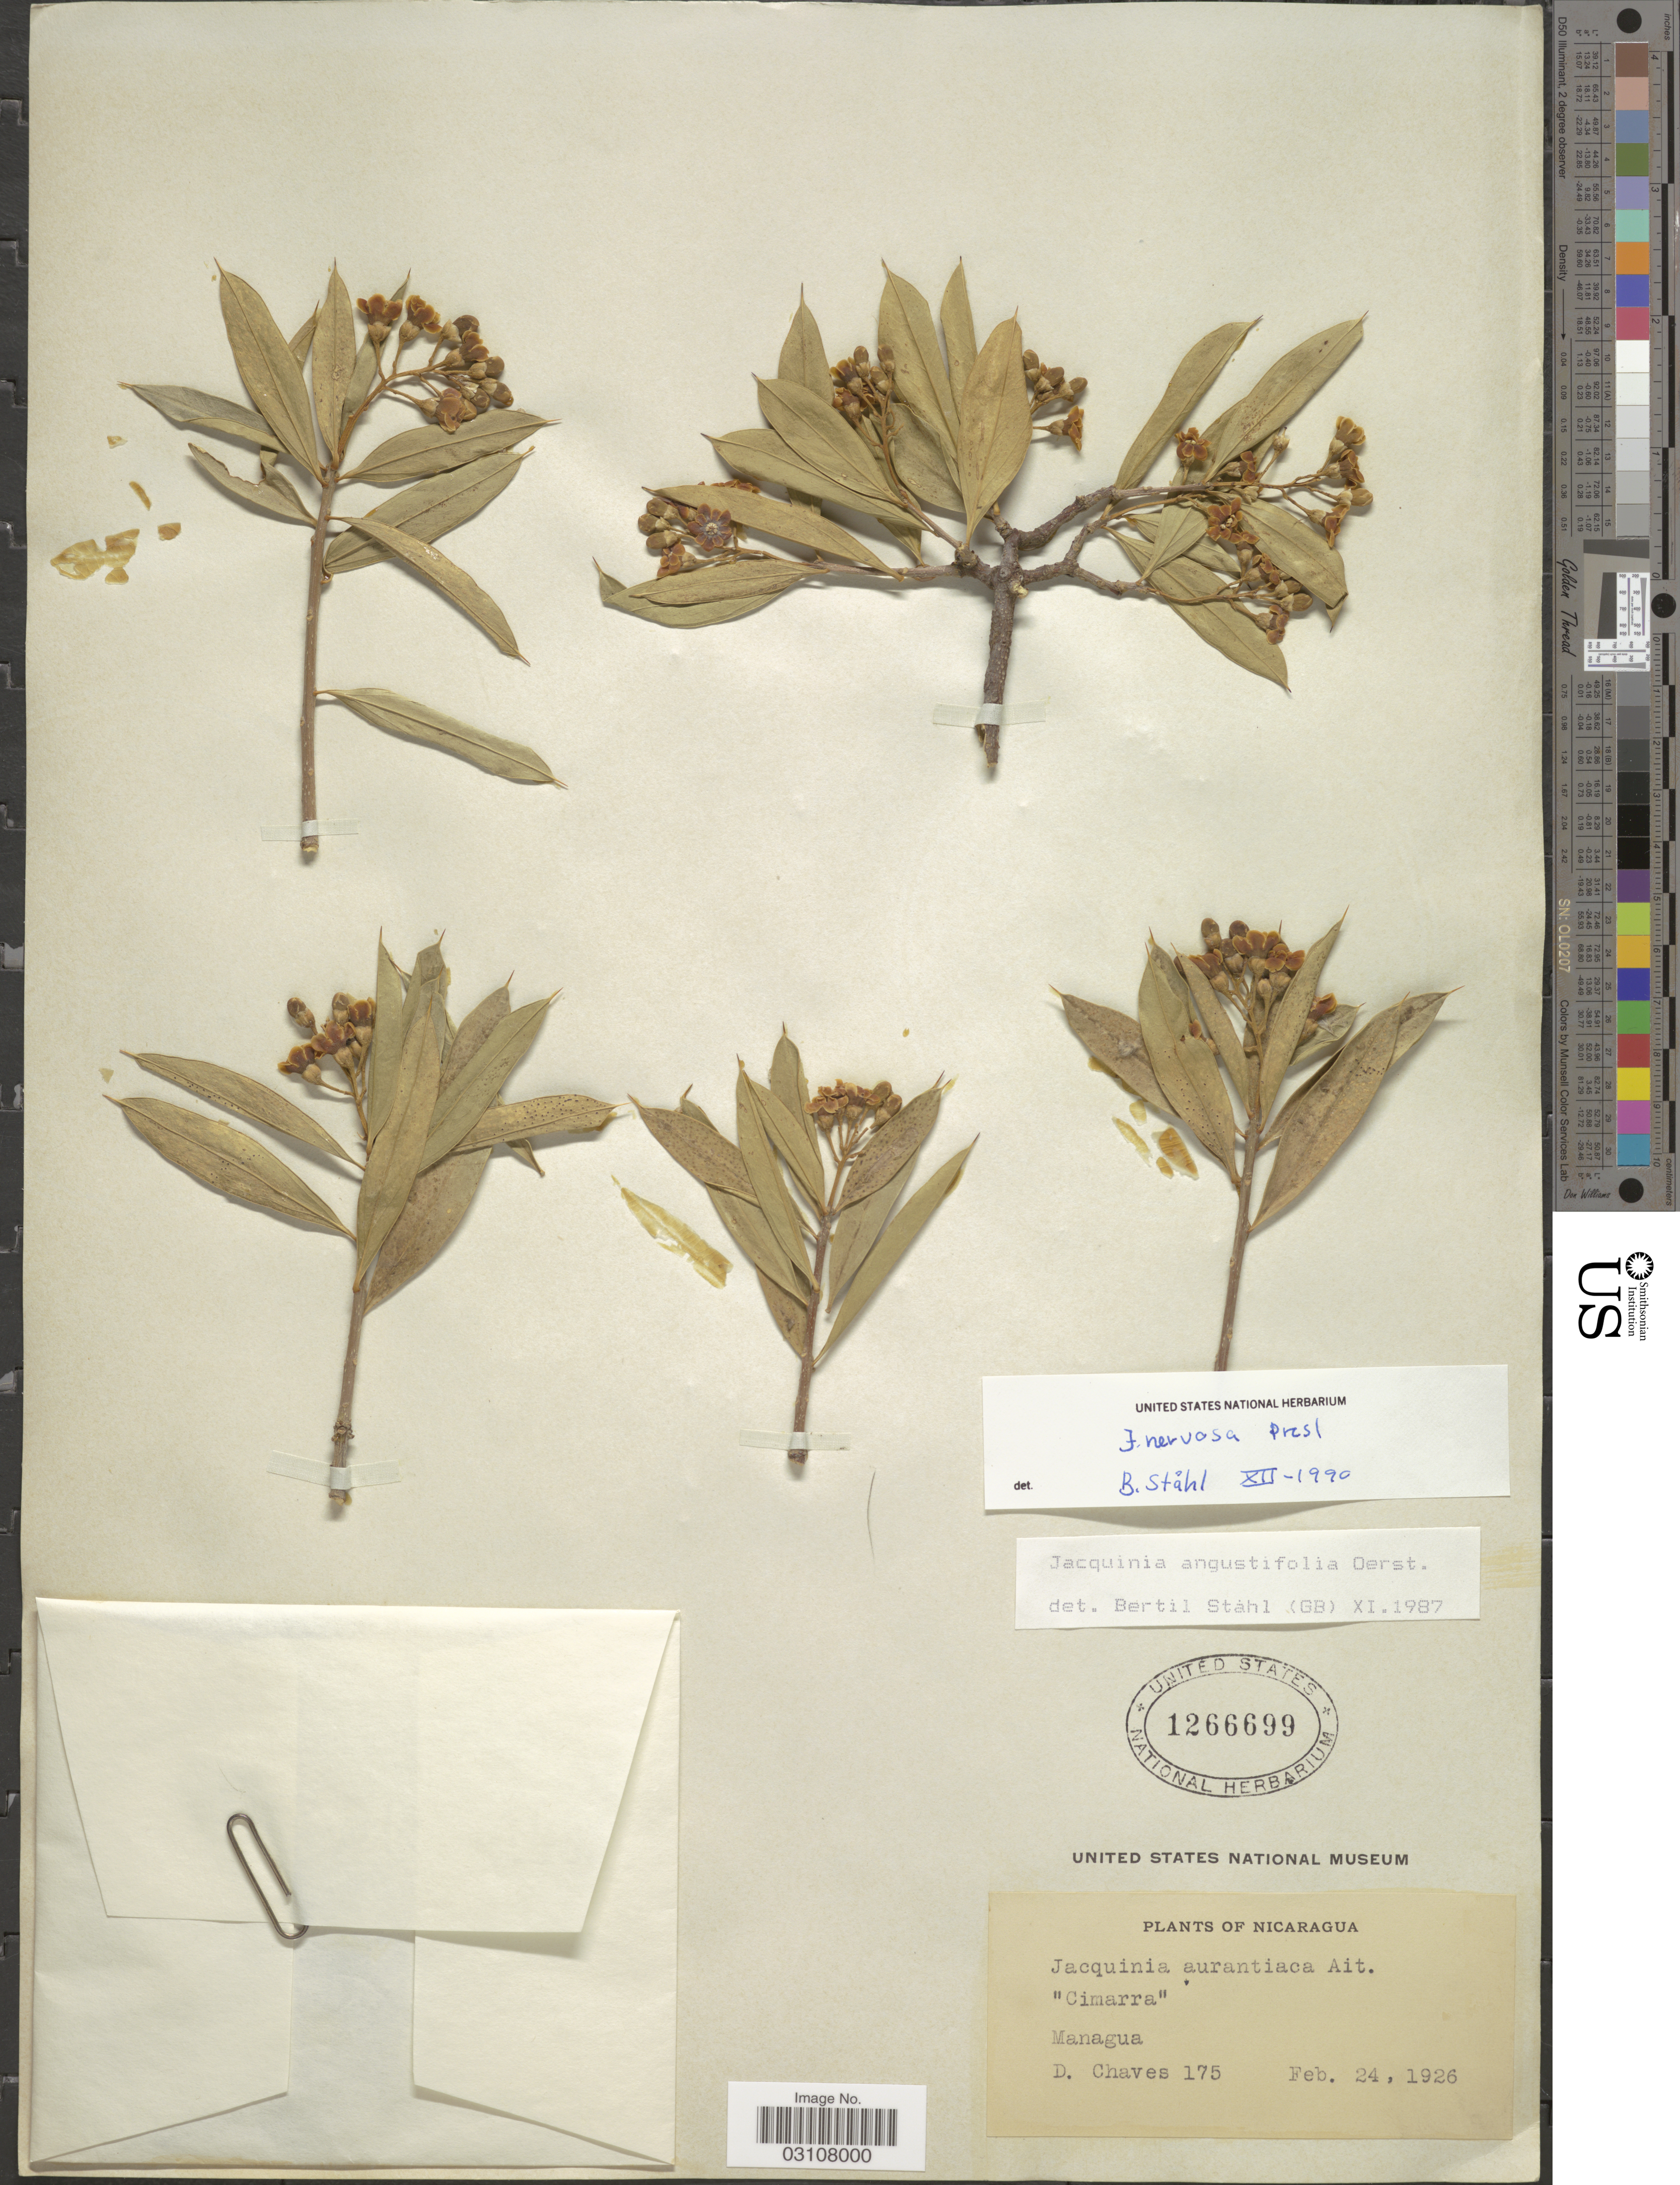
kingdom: Plantae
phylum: Tracheophyta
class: Magnoliopsida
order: Ericales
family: Primulaceae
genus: Jacquinia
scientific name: Jacquinia nervosa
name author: C. Presl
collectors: D. Chaves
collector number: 175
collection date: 1926-02-24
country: Nicaragua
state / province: Managua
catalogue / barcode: US 1266699